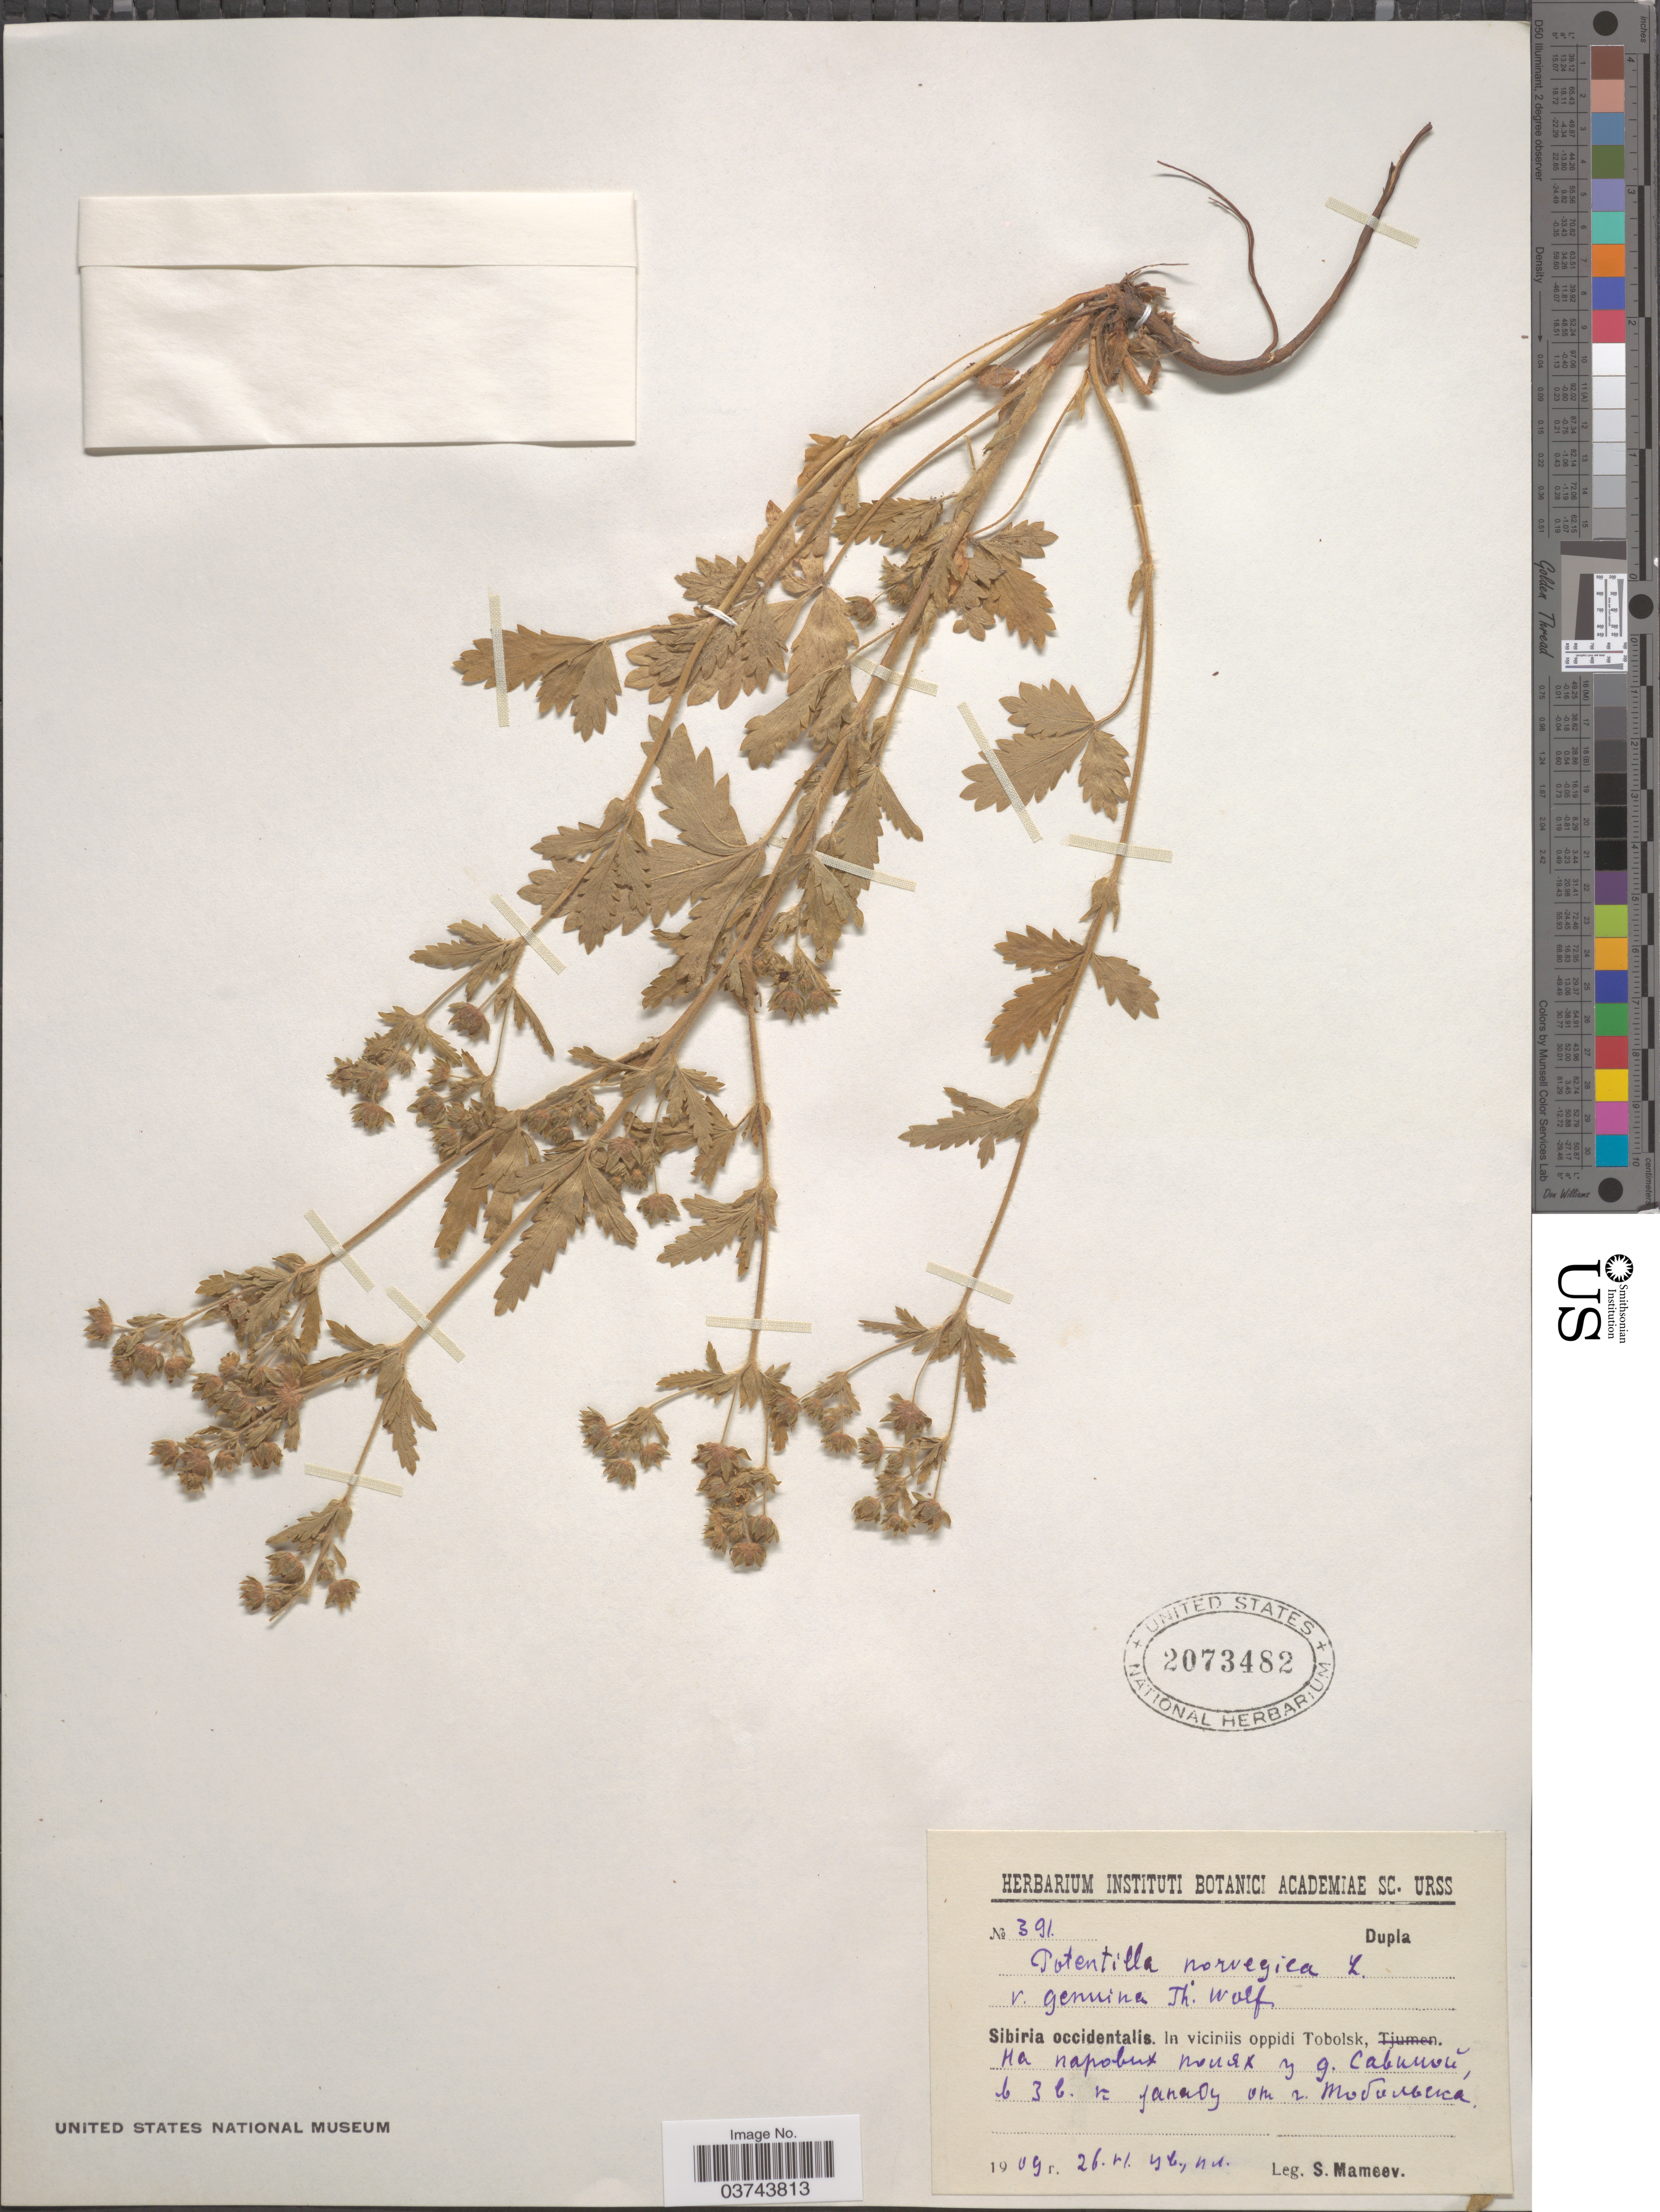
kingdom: Plantae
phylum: Tracheophyta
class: Magnoliopsida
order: Rosales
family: Rosaceae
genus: Potentilla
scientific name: Potentilla norvegica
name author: L.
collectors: S. Mameev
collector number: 391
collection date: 1909-06-26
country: Russian Federation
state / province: Tyumen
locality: Sibiria occidentalis. In viciniis oppidi Tobolsk, X.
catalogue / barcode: US 2073482